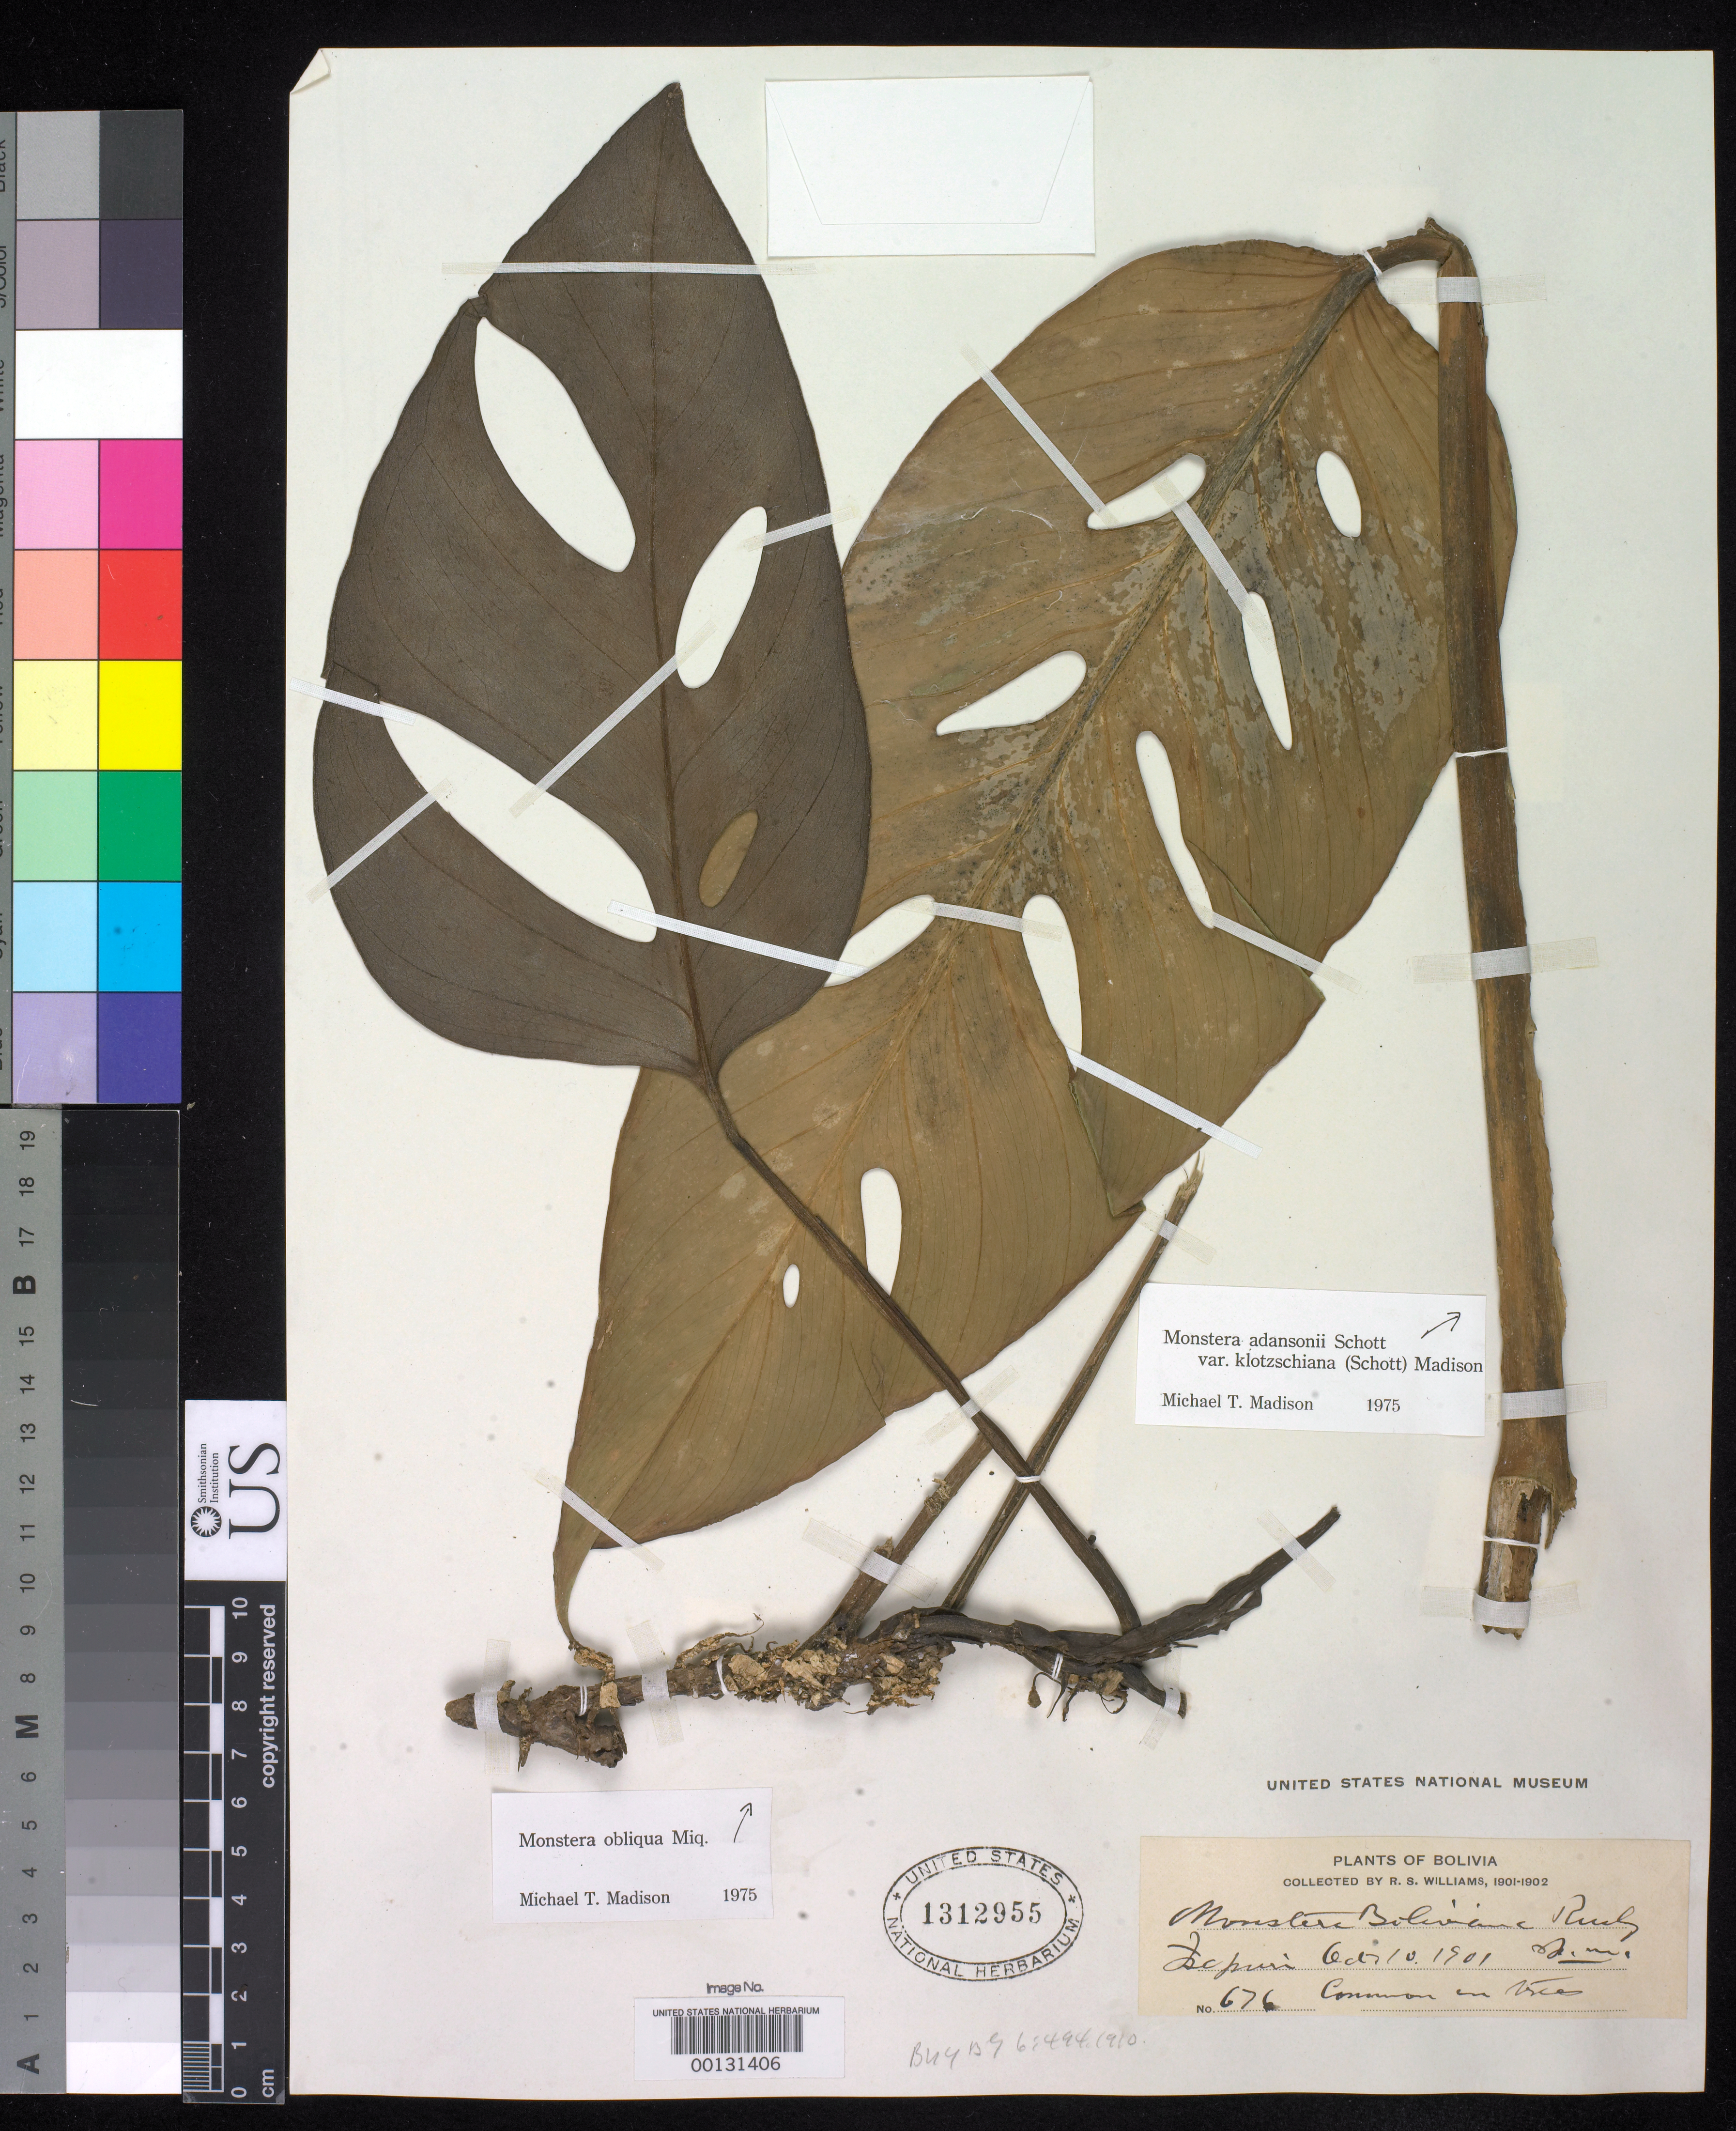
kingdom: Plantae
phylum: Tracheophyta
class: Liliopsida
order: Alismatales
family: Araceae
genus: Monstera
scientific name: Monstera boliviana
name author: Rusby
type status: Isolectotype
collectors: R. S. Williams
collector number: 676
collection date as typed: Oct. 10, 1901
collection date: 1901-10-10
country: Bolivia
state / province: La Páz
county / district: Larecaja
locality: Isupuri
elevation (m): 457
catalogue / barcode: US 1312955